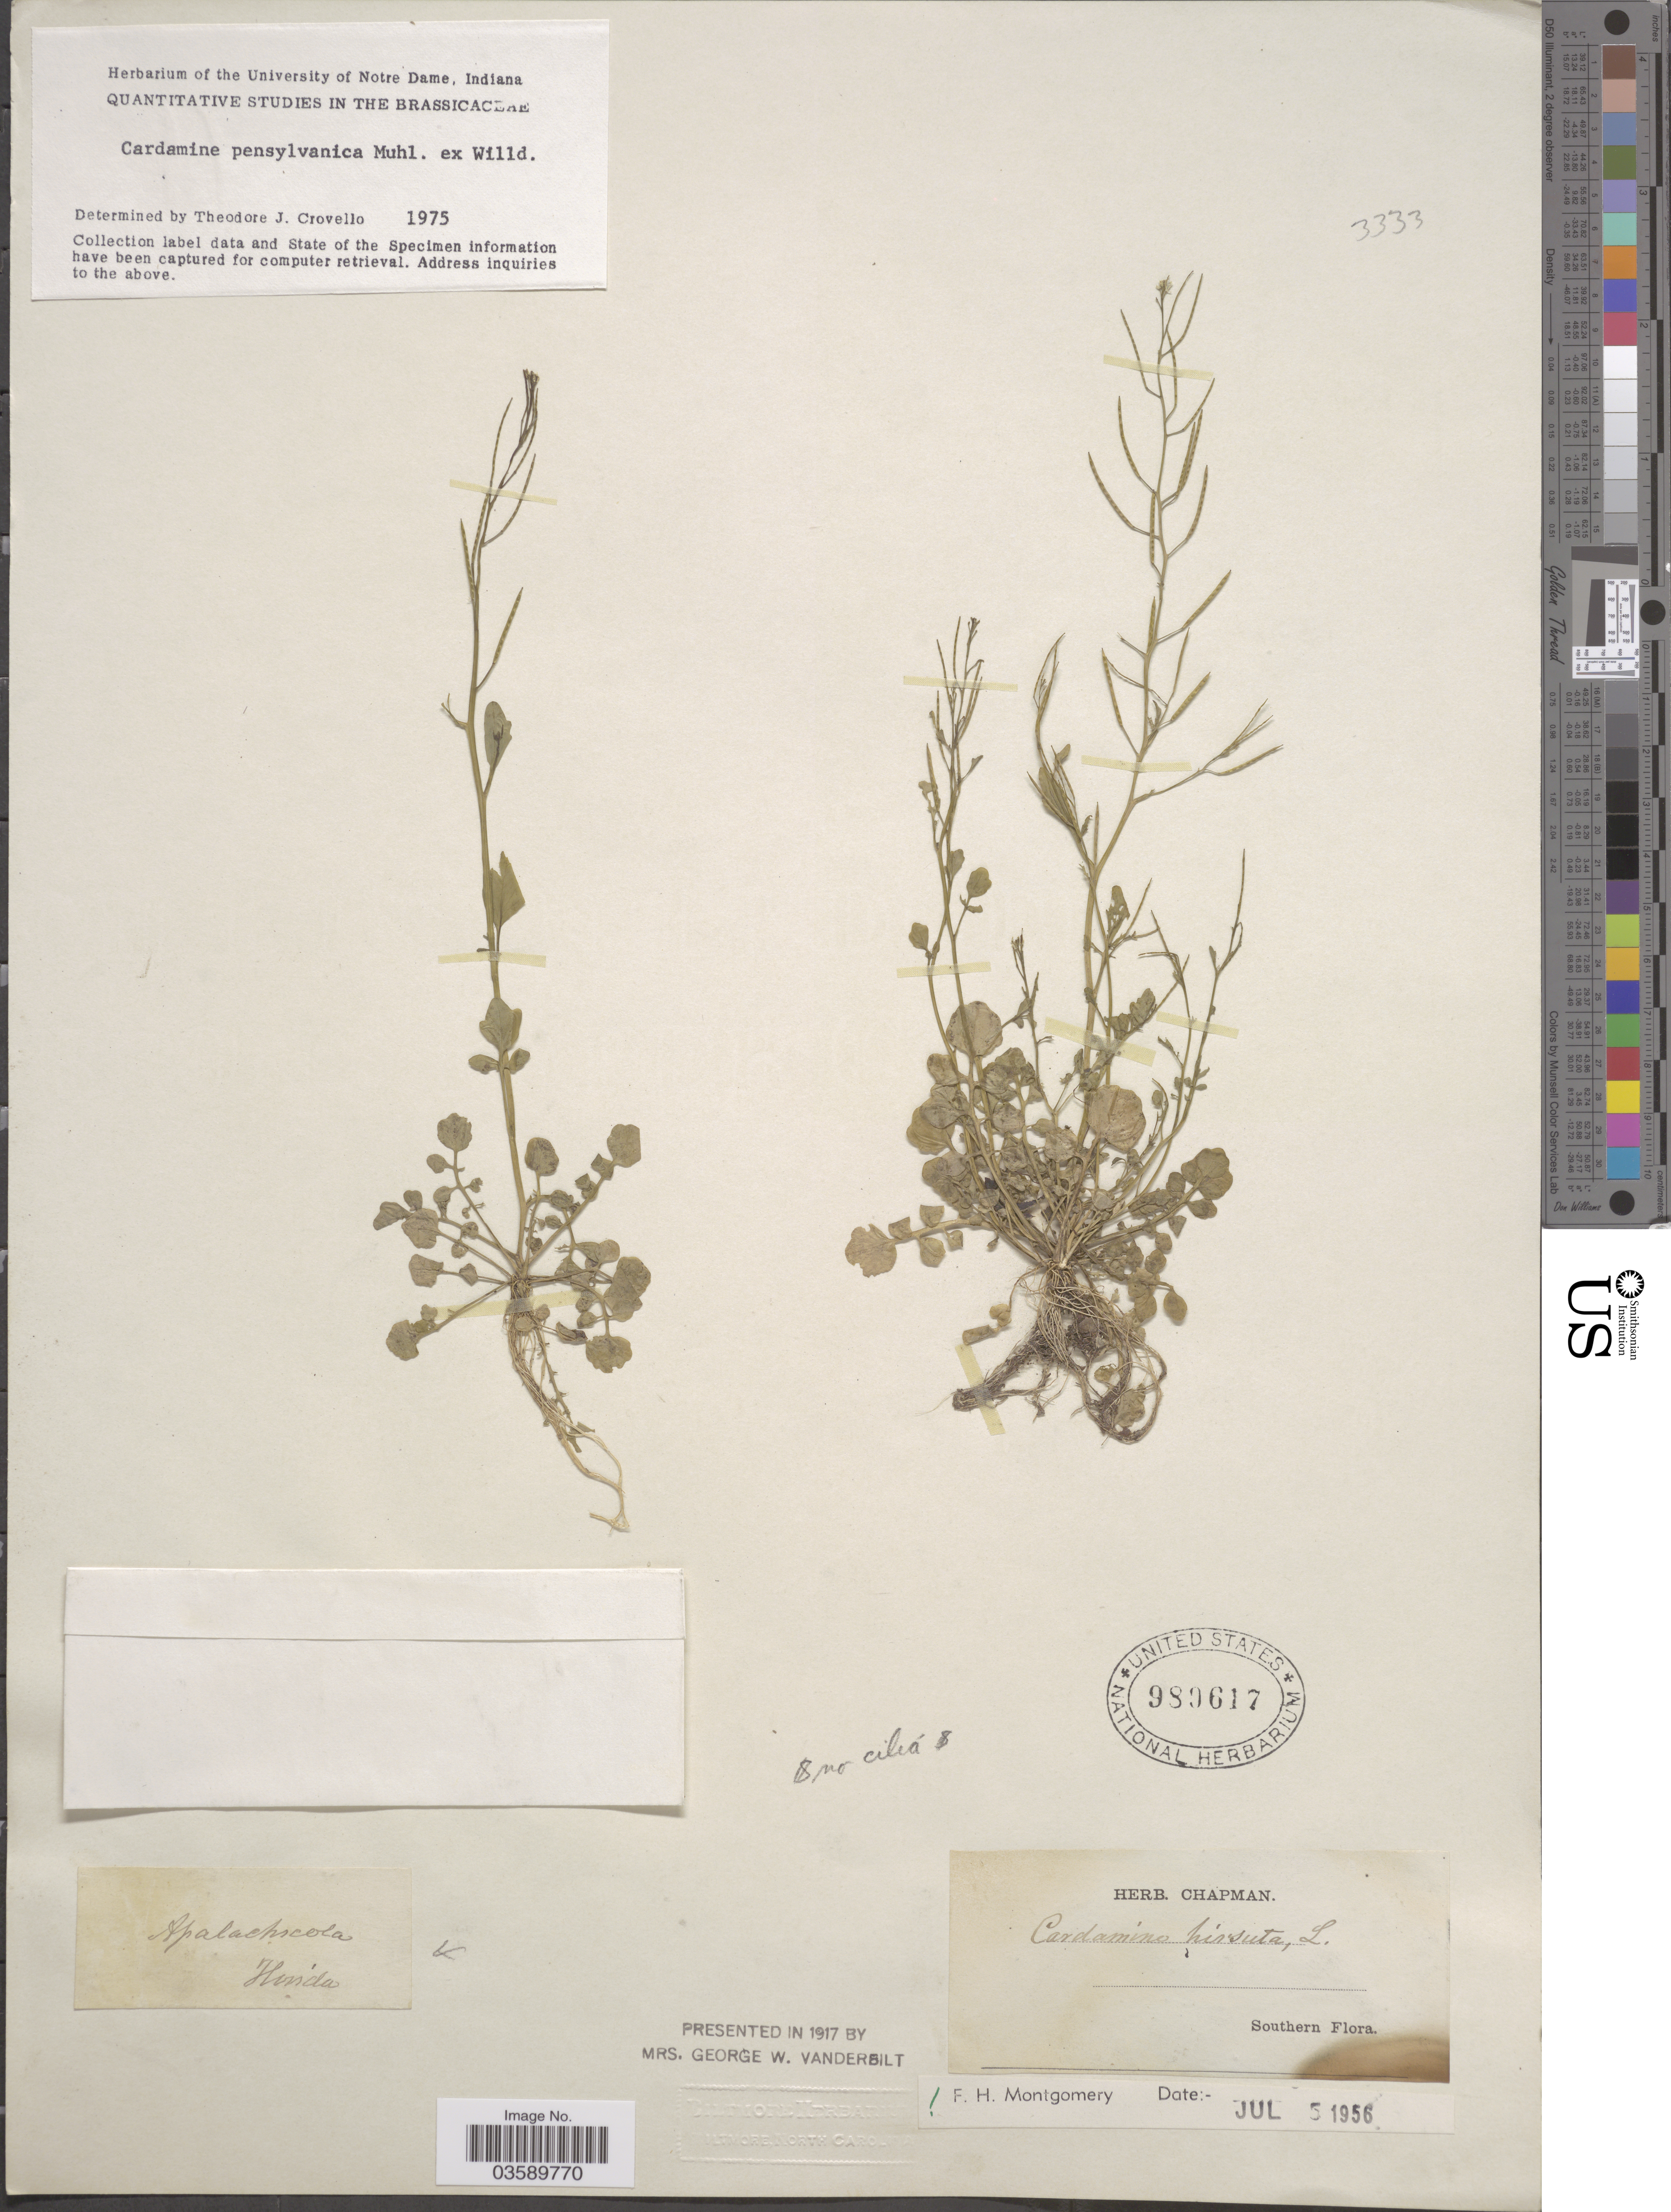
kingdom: Plantae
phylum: Tracheophyta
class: Magnoliopsida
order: Brassicales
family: Brassicaceae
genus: Cardamine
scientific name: Cardamine pensylvanica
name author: Muhl. ex Willd.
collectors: ex herb. Chapman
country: United States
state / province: Florida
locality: Apalachicola. Southern.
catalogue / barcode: US 980617